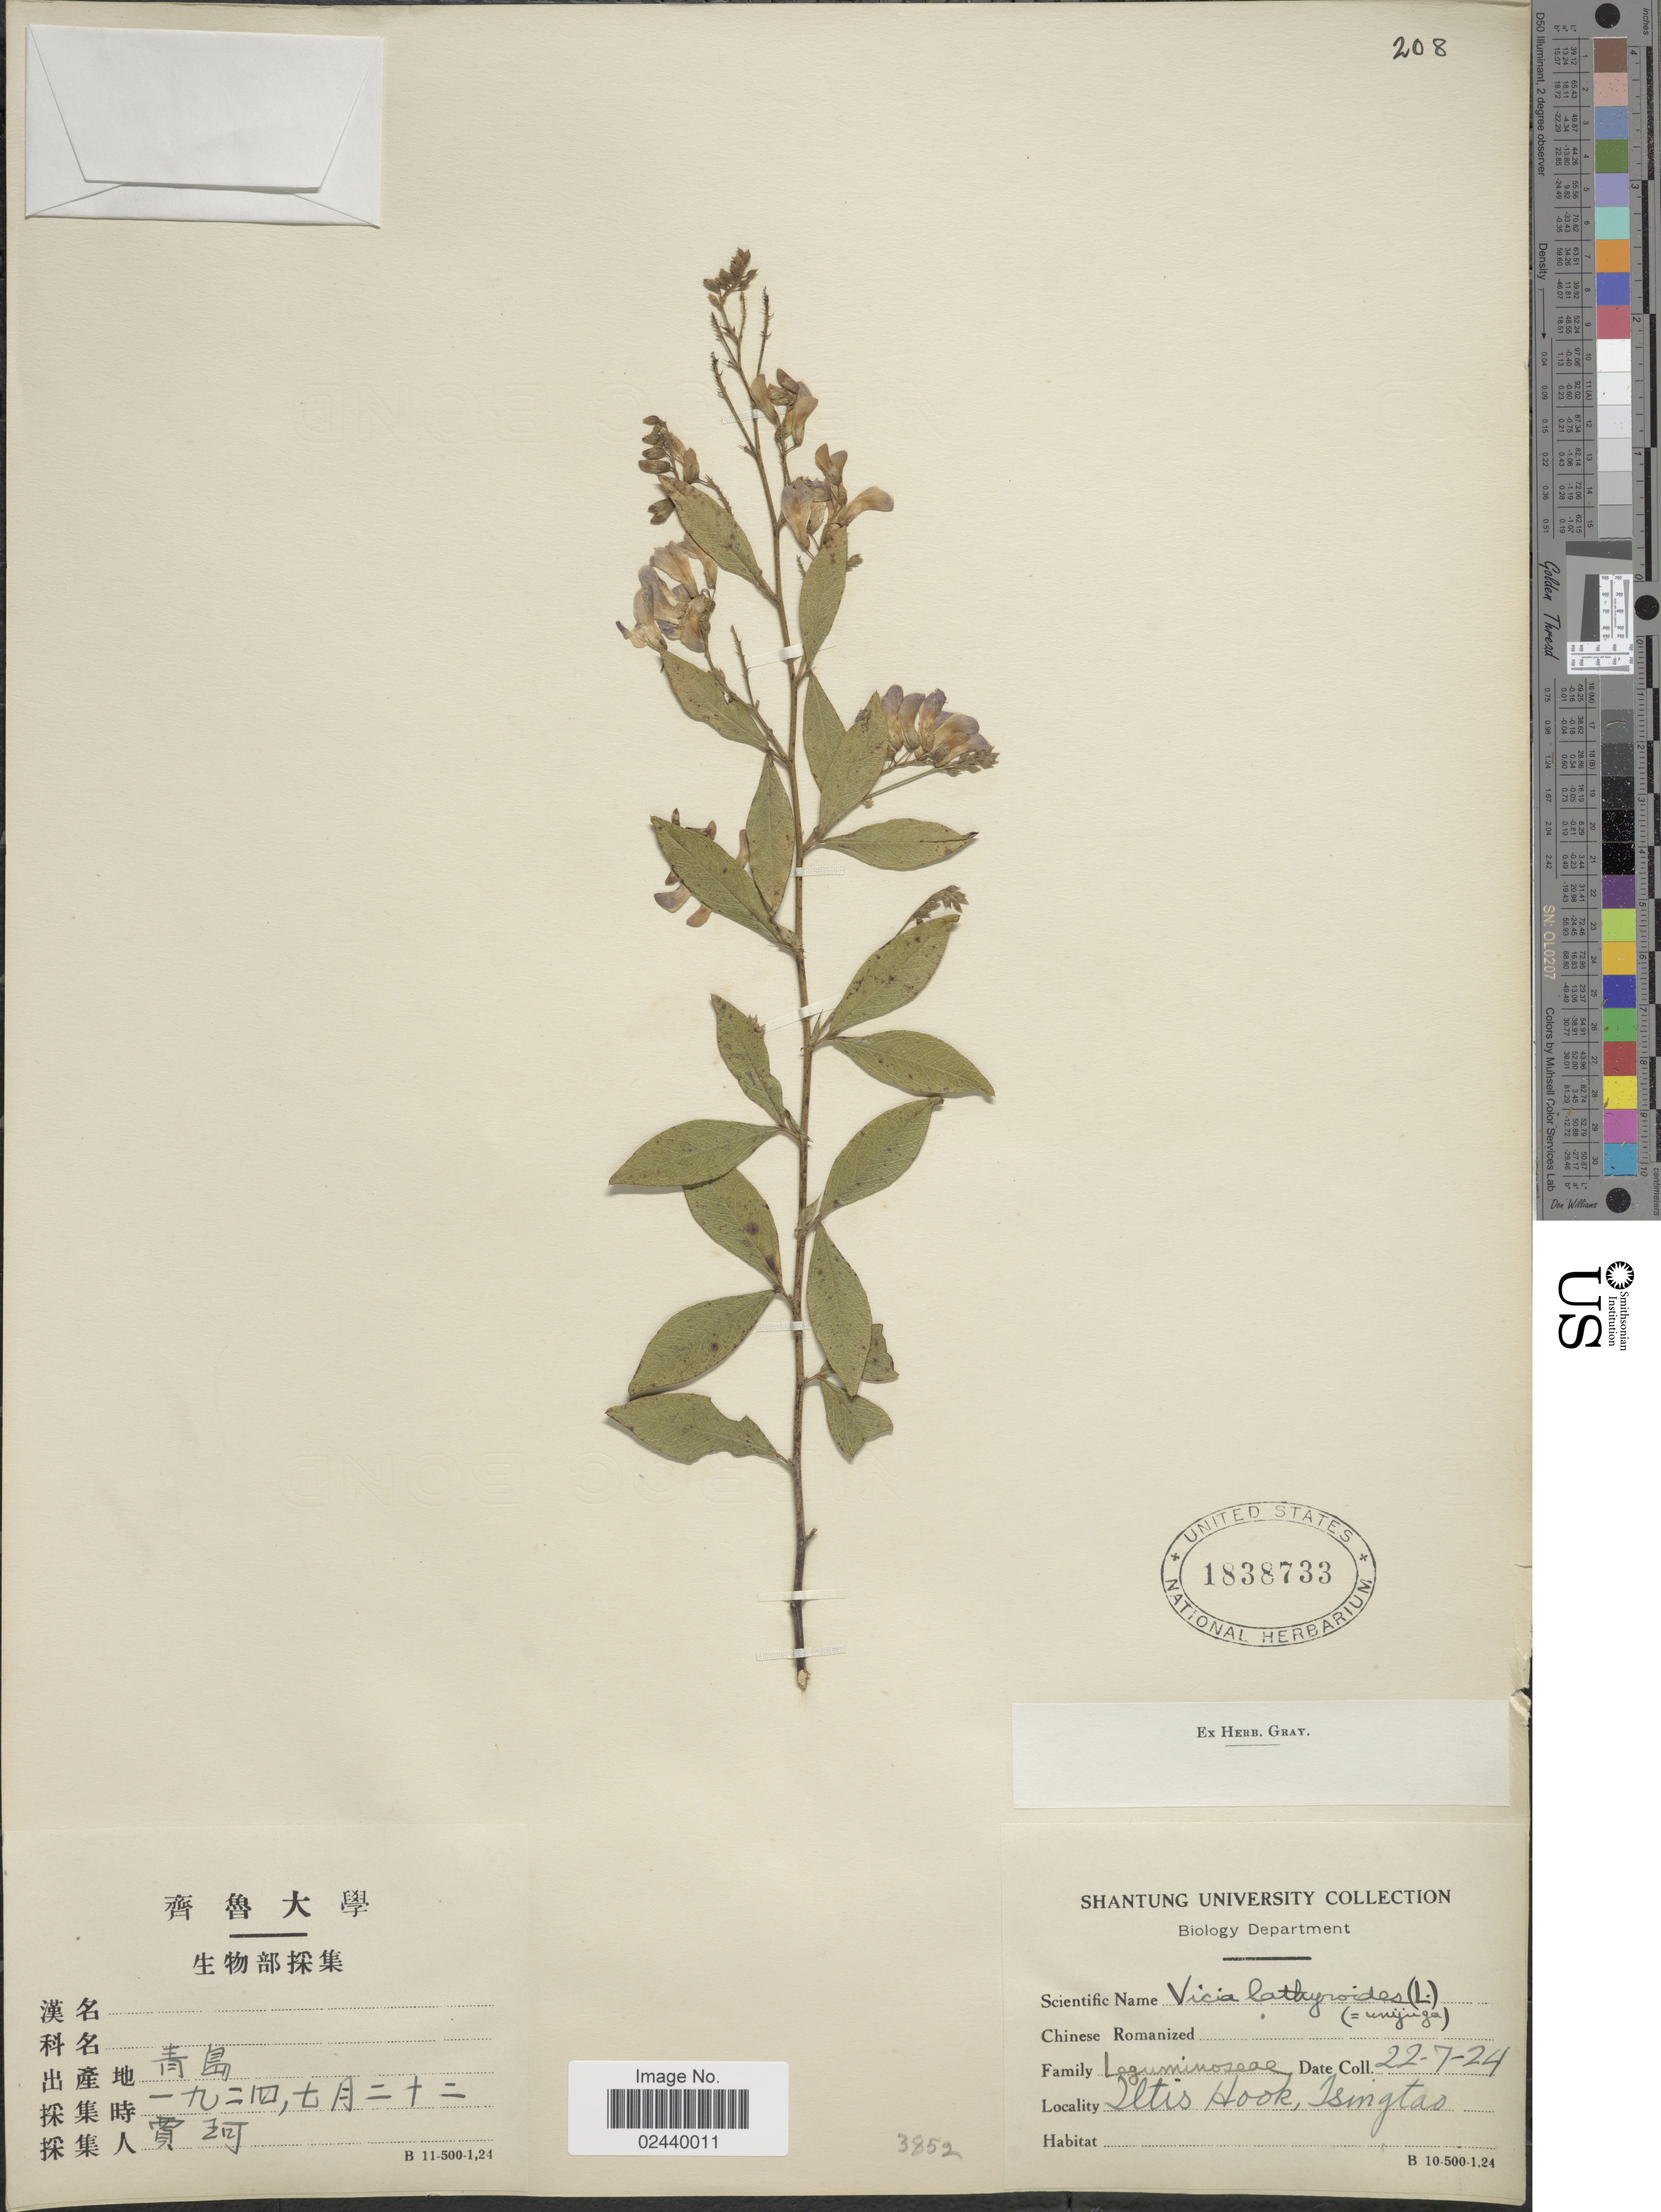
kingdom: Plantae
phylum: Tracheophyta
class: Magnoliopsida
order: Fabales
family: Fabaceae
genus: Vicia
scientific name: Vicia unijuga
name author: A. Braun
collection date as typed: Transcribed d/m/y: 22/7/24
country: China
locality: Iltis Hook, Tsingtao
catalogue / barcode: US 1838733